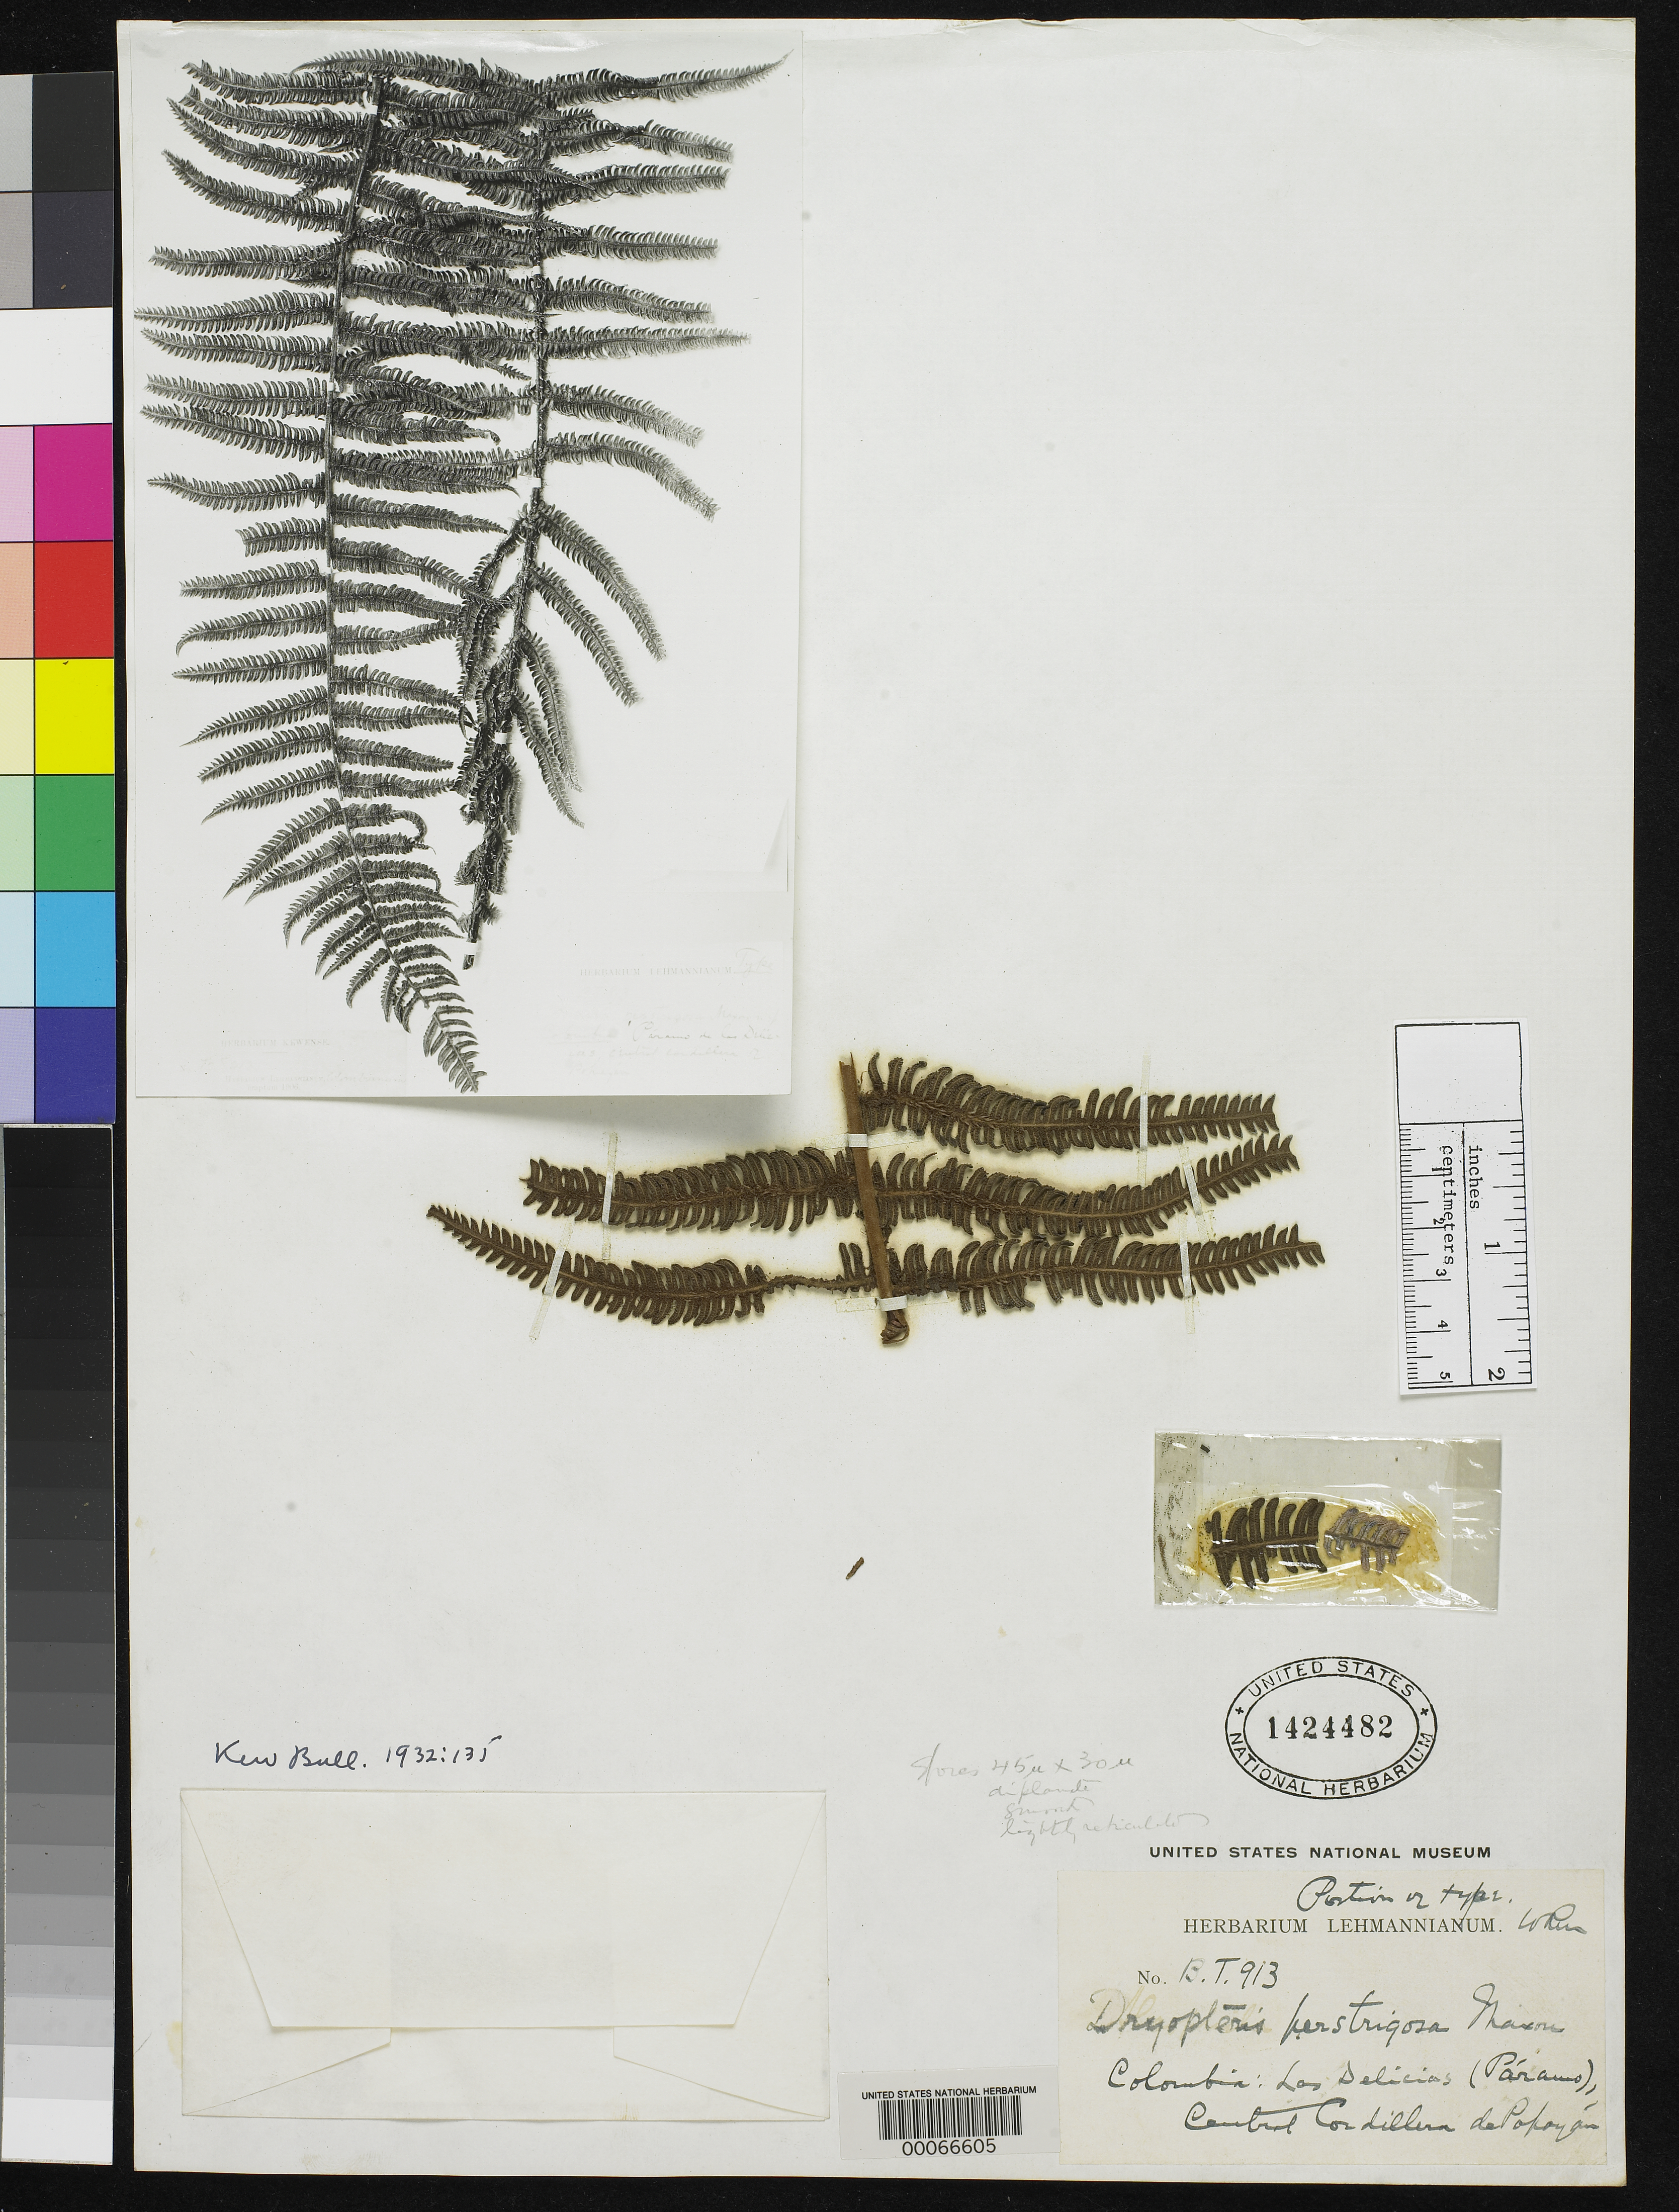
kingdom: Plantae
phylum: Tracheophyta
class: Polypodiopsida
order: Polypodiales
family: Dryopteridaceae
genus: Dryopteris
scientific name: Dryopteris perstrigosa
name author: Maxon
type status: Type Fragment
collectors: F. C. Lehmann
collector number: Bt913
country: Colombia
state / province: Cauca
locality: Las Delicias, Paramo.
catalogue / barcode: US 1424482